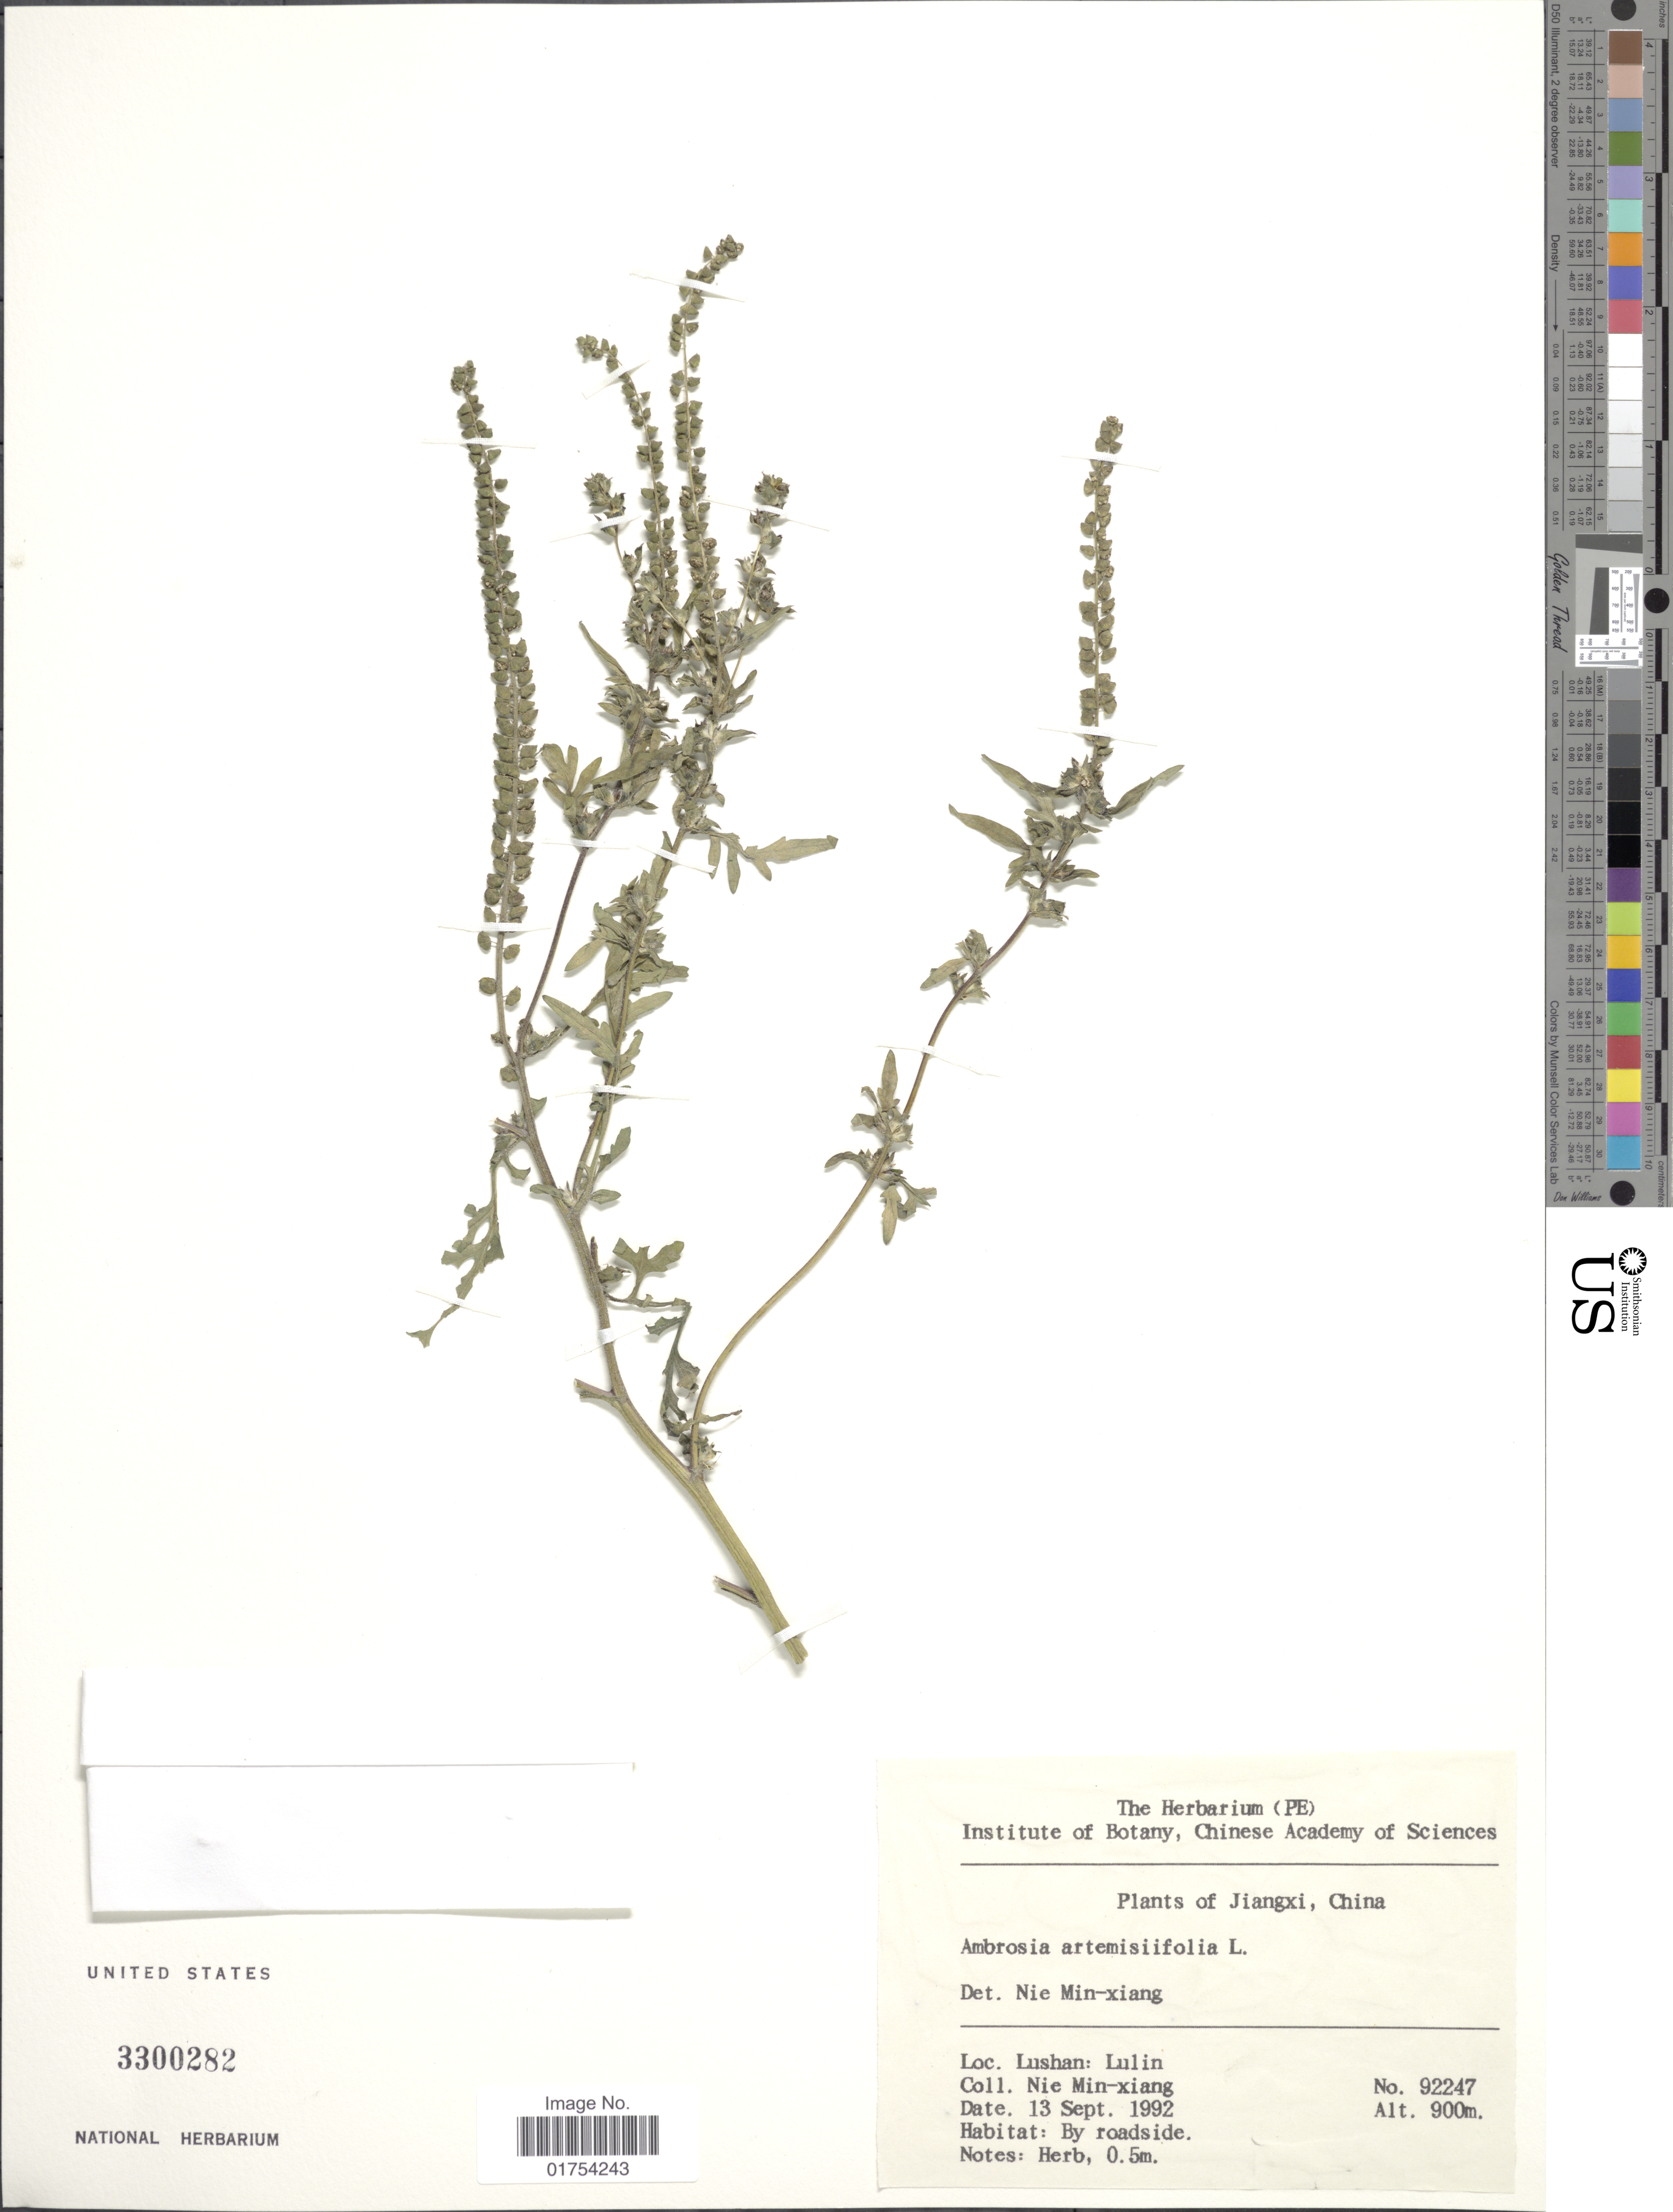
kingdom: Plantae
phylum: Tracheophyta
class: Magnoliopsida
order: Asterales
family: Asteraceae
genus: Ambrosia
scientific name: Ambrosia artemisiifolia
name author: L.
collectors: M. Nie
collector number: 92247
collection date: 1992-09-13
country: China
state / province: Jiangxi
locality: Lushan: Lulin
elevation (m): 900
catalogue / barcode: US 3300282